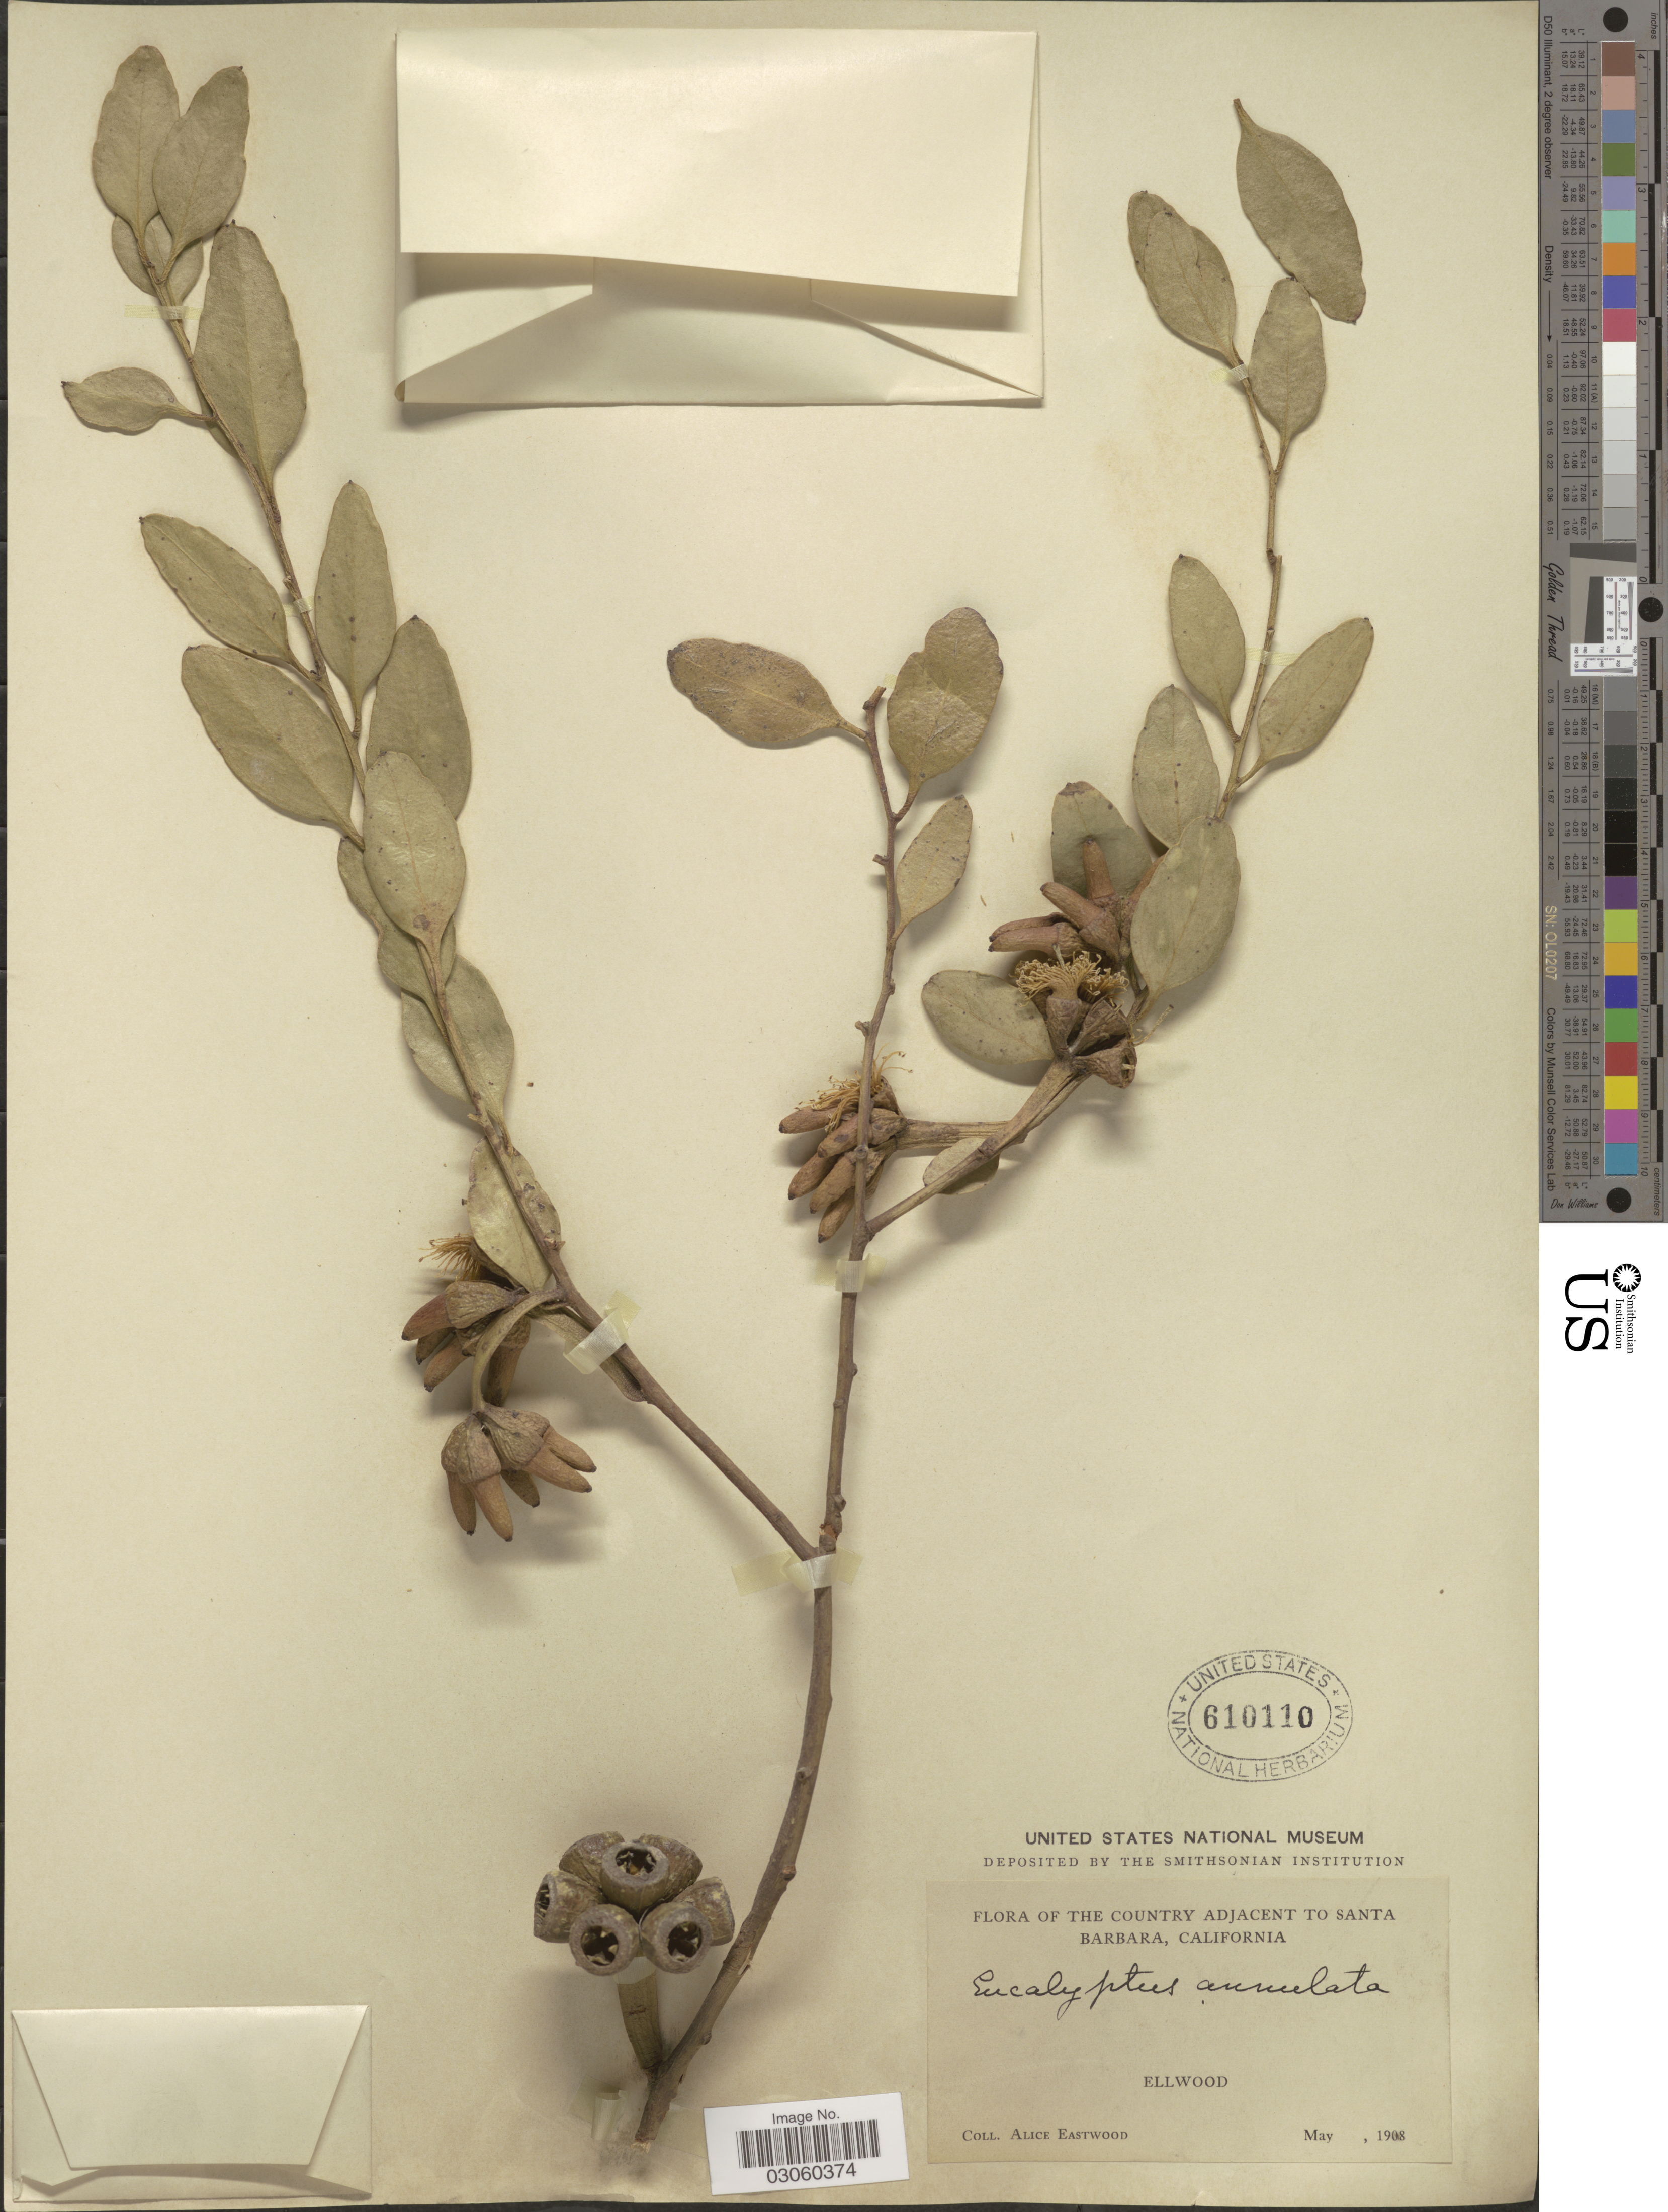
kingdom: Plantae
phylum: Tracheophyta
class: Magnoliopsida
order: Myrtales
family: Myrtaceae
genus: Eucalyptus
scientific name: Eucalyptus annulata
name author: Benth.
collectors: A. Eastwood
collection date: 1908-05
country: United States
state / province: California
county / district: Santa Barbara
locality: Country Adjacent to Santa Barbara. Ellwood.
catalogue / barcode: US 610110